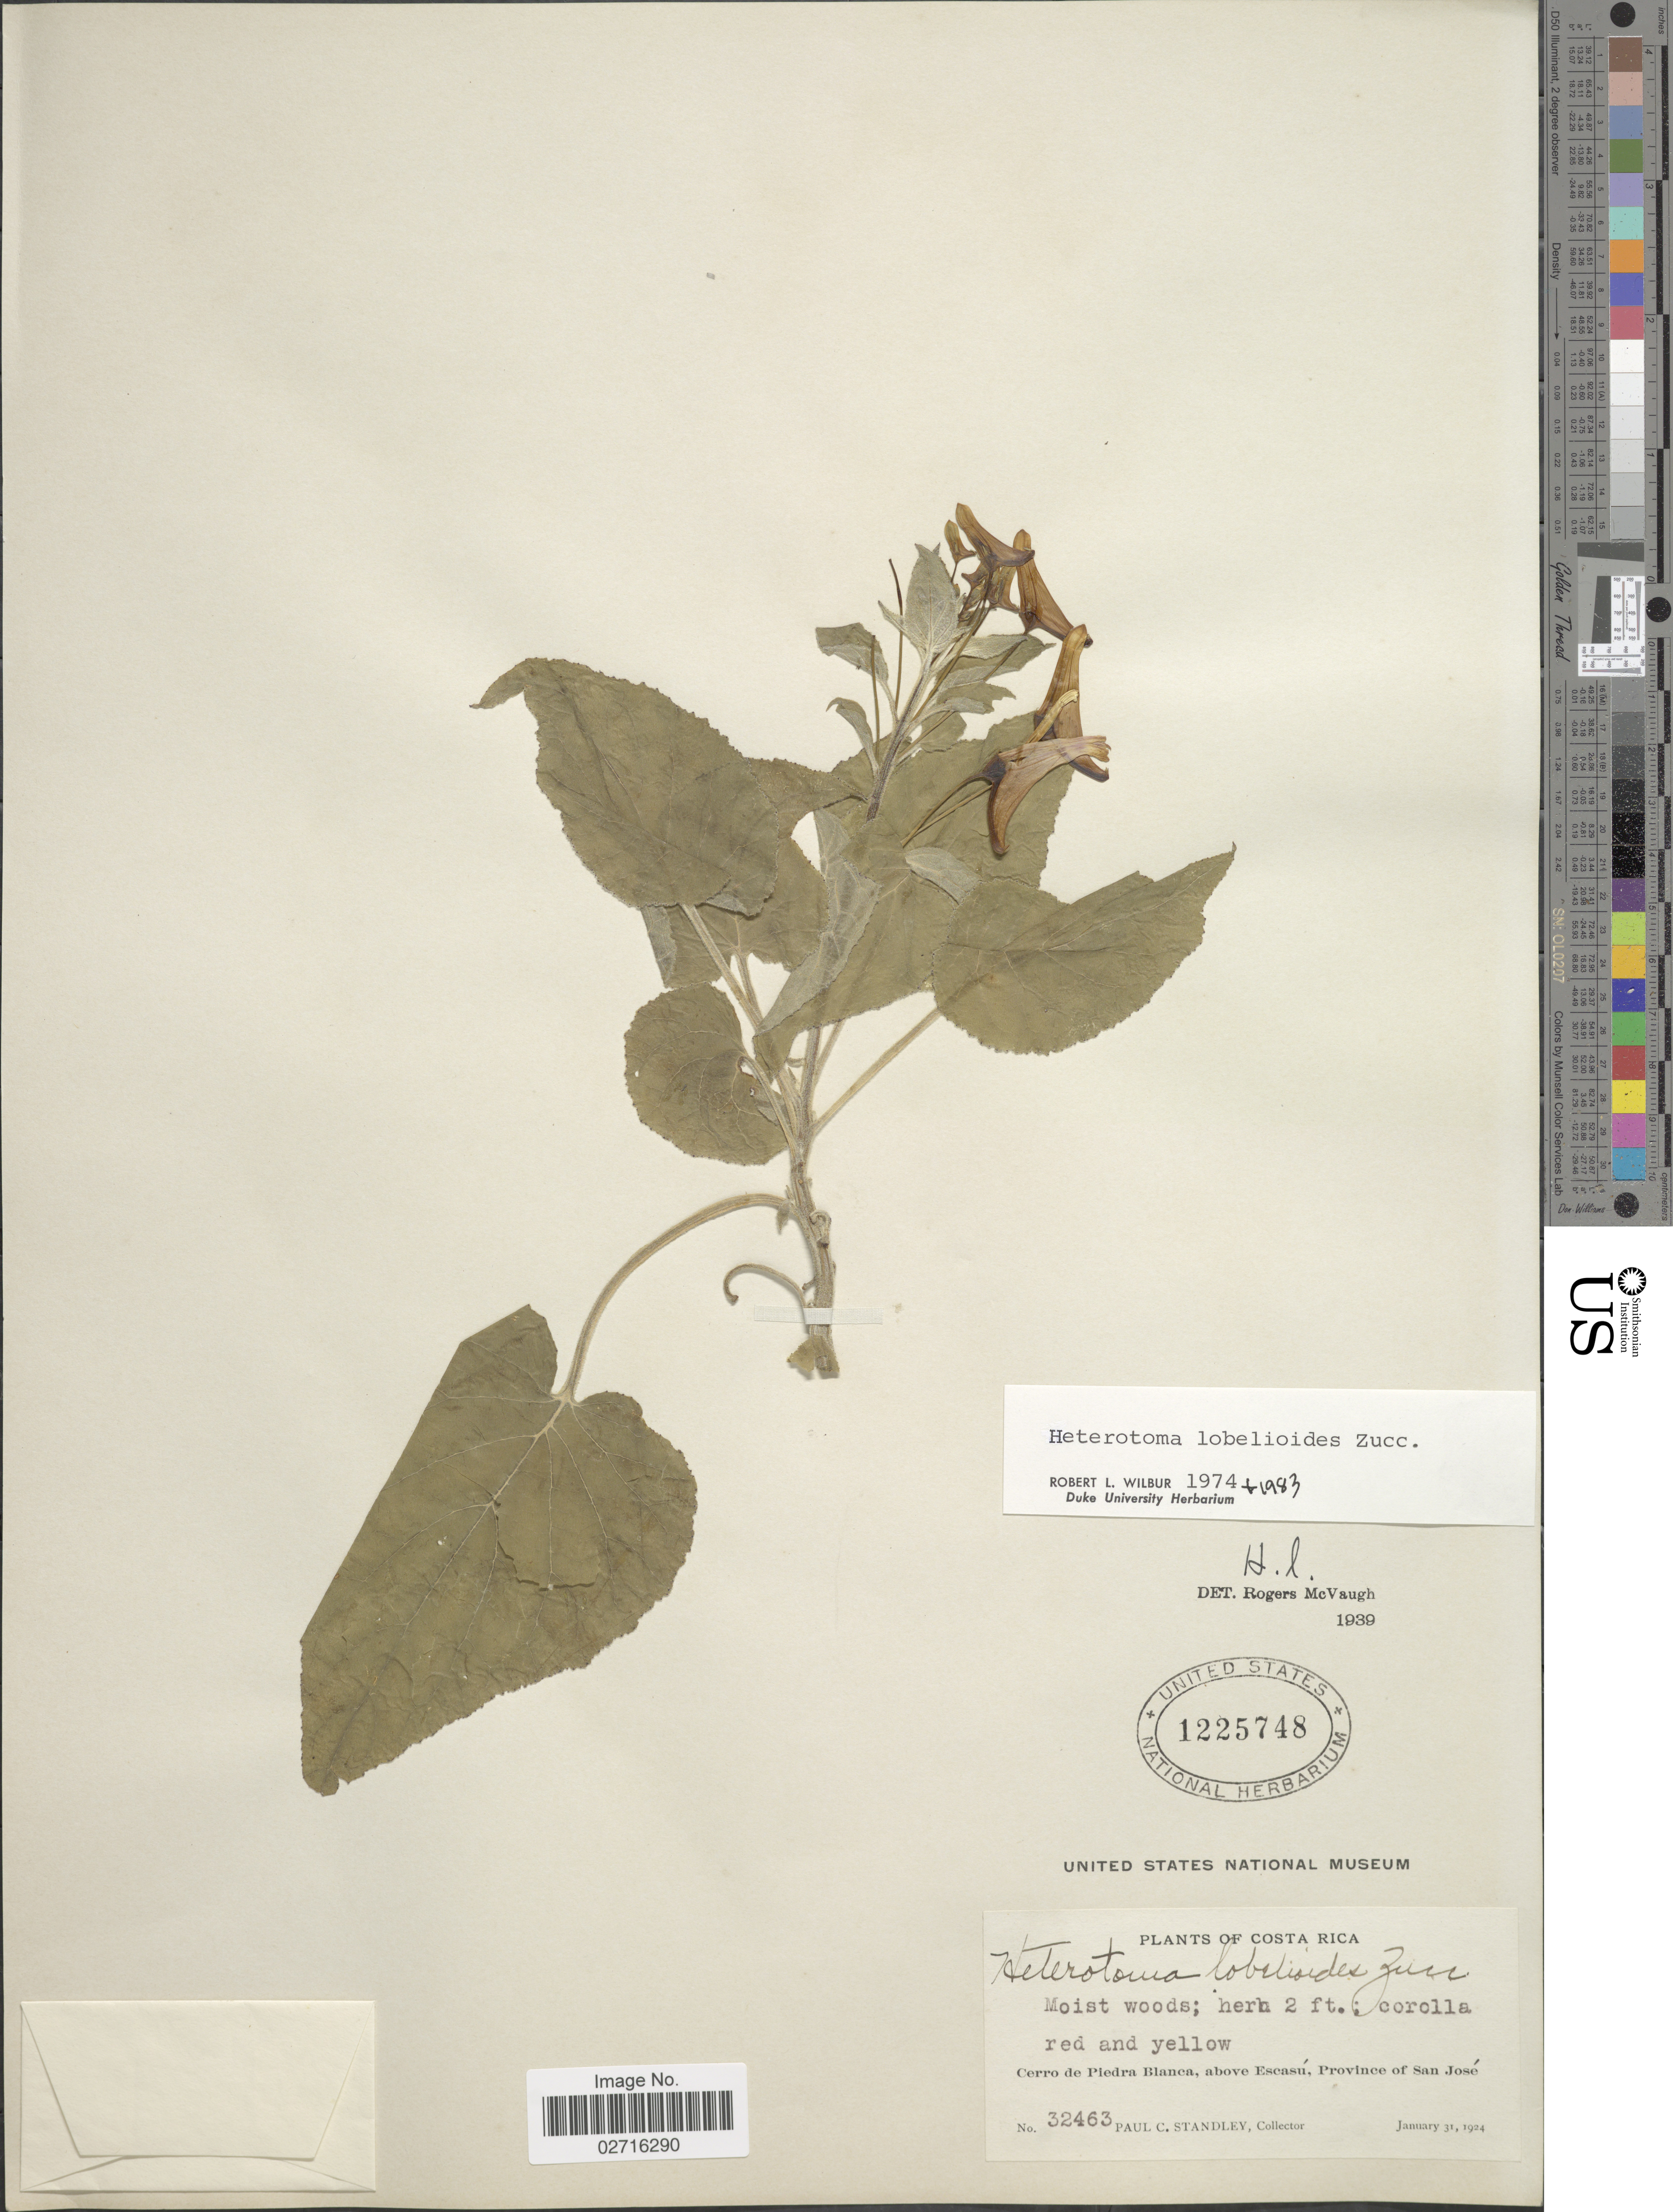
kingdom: Plantae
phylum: Tracheophyta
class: Magnoliopsida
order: Asterales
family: Campanulaceae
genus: Heterotoma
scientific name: Heterotoma lobelioides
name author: Zucc.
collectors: P. C. Standley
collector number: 32463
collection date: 1924-01-31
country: Costa Rica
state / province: San José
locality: Cerro de Piedra Blanca, above Escasú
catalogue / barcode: US 1225748